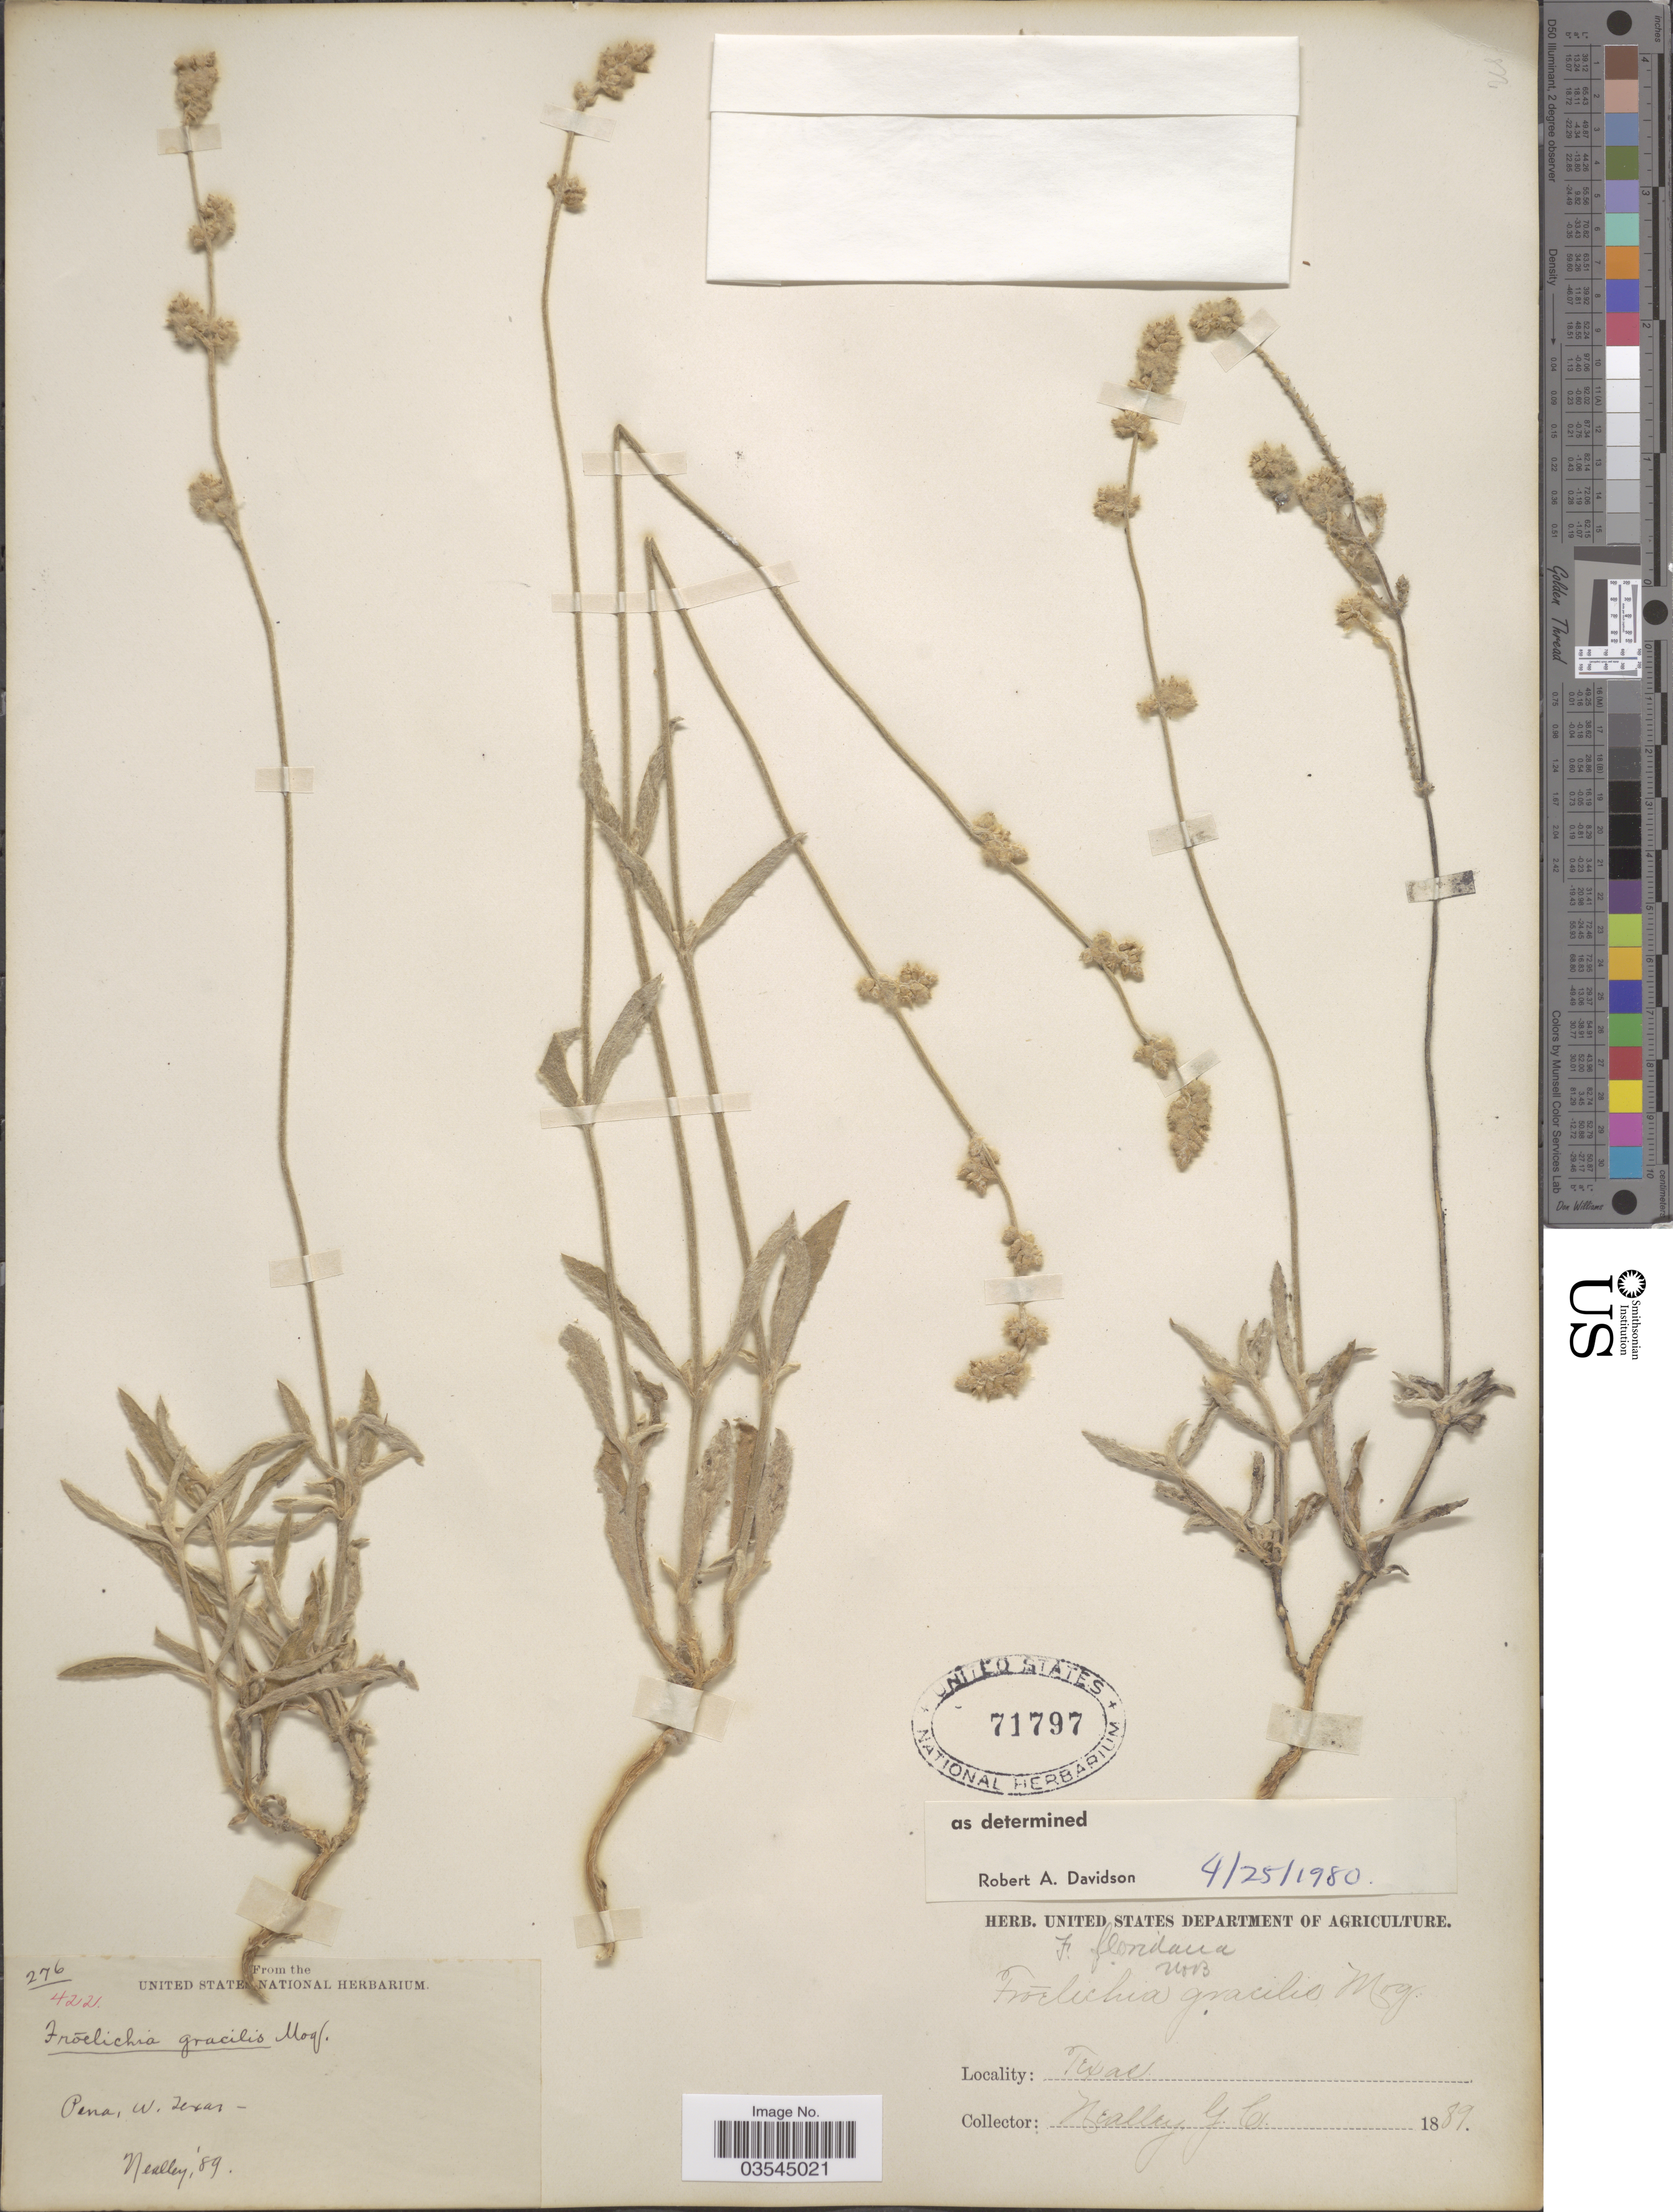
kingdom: Plantae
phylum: Tracheophyta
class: Magnoliopsida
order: Caryophyllales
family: Amaranthaceae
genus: Froelichia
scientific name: Froelichia gracilis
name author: (Hook.) Moq.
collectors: Nealley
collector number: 276/422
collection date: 1889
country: United States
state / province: Texas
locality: Pena. W. Texas.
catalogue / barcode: US 71797